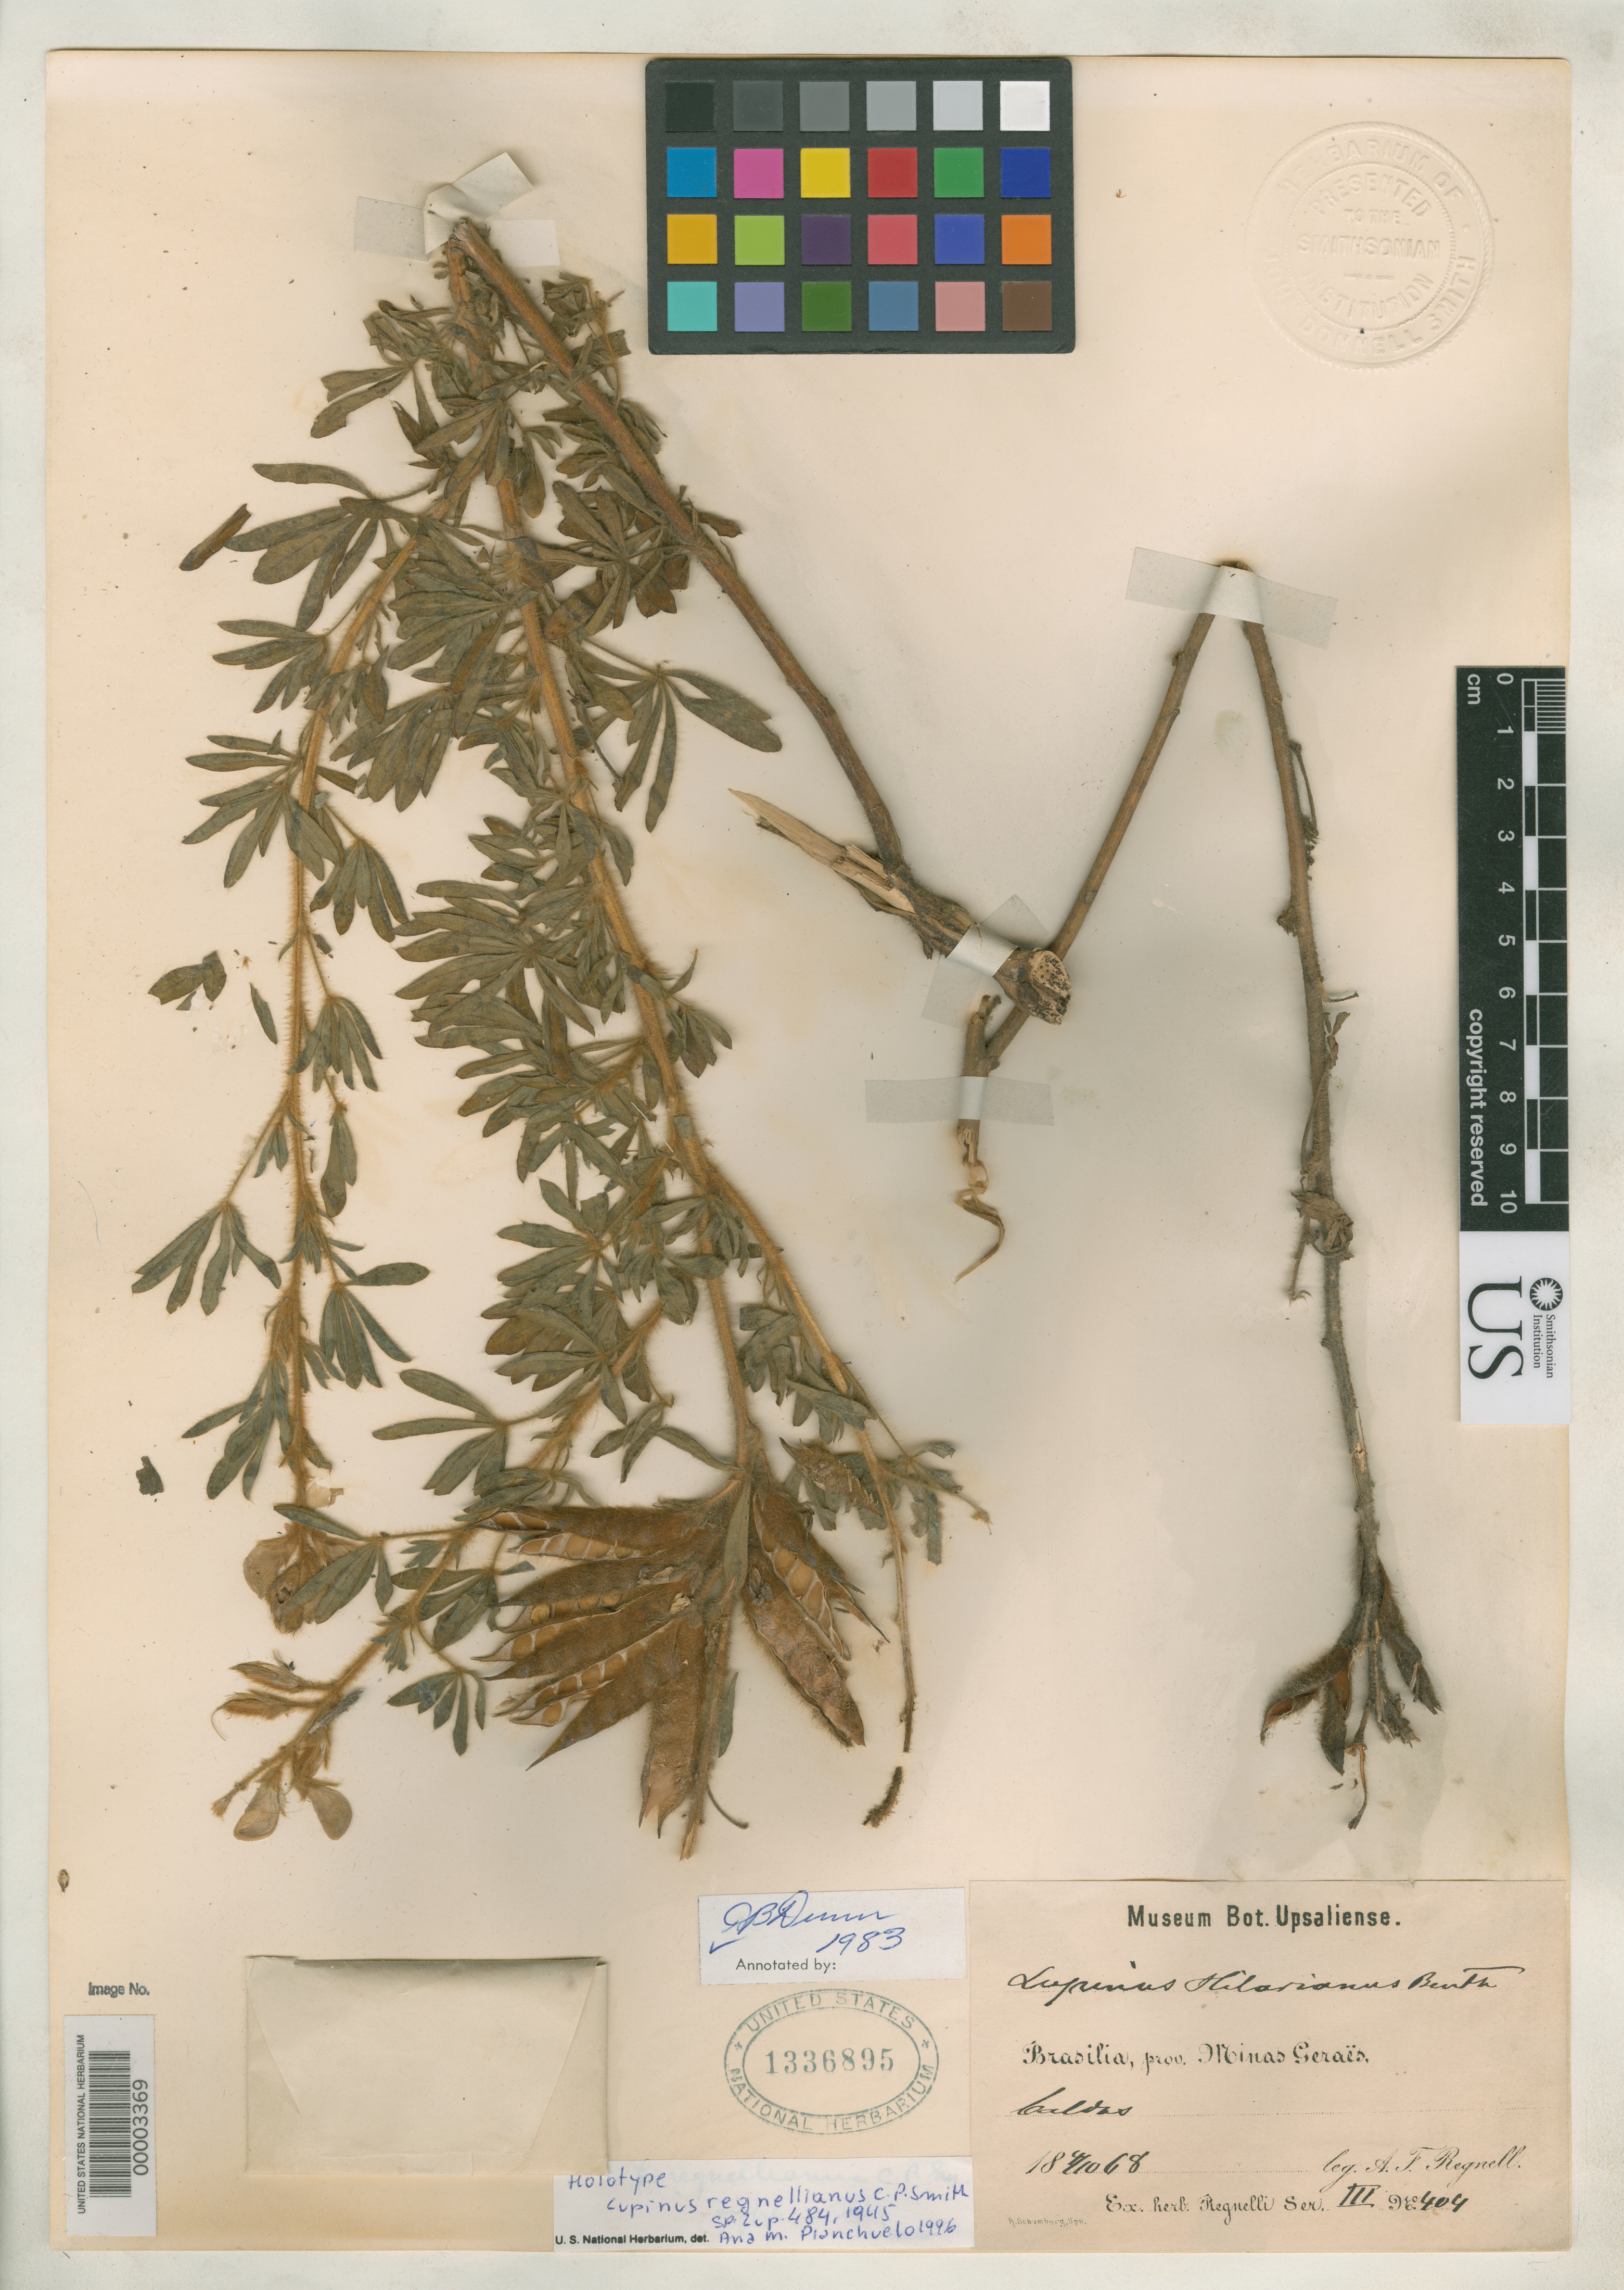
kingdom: Plantae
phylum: Tracheophyta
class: Magnoliopsida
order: Fabales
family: Fabaceae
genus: Lupinus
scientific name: Lupinus regnellianus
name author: C.P. Sm.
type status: Holotype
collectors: A. F. Regnell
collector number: III 404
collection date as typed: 04 Oct 1868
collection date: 1868-10-04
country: Brazil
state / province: Minas Gerais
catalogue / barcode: US 1336895